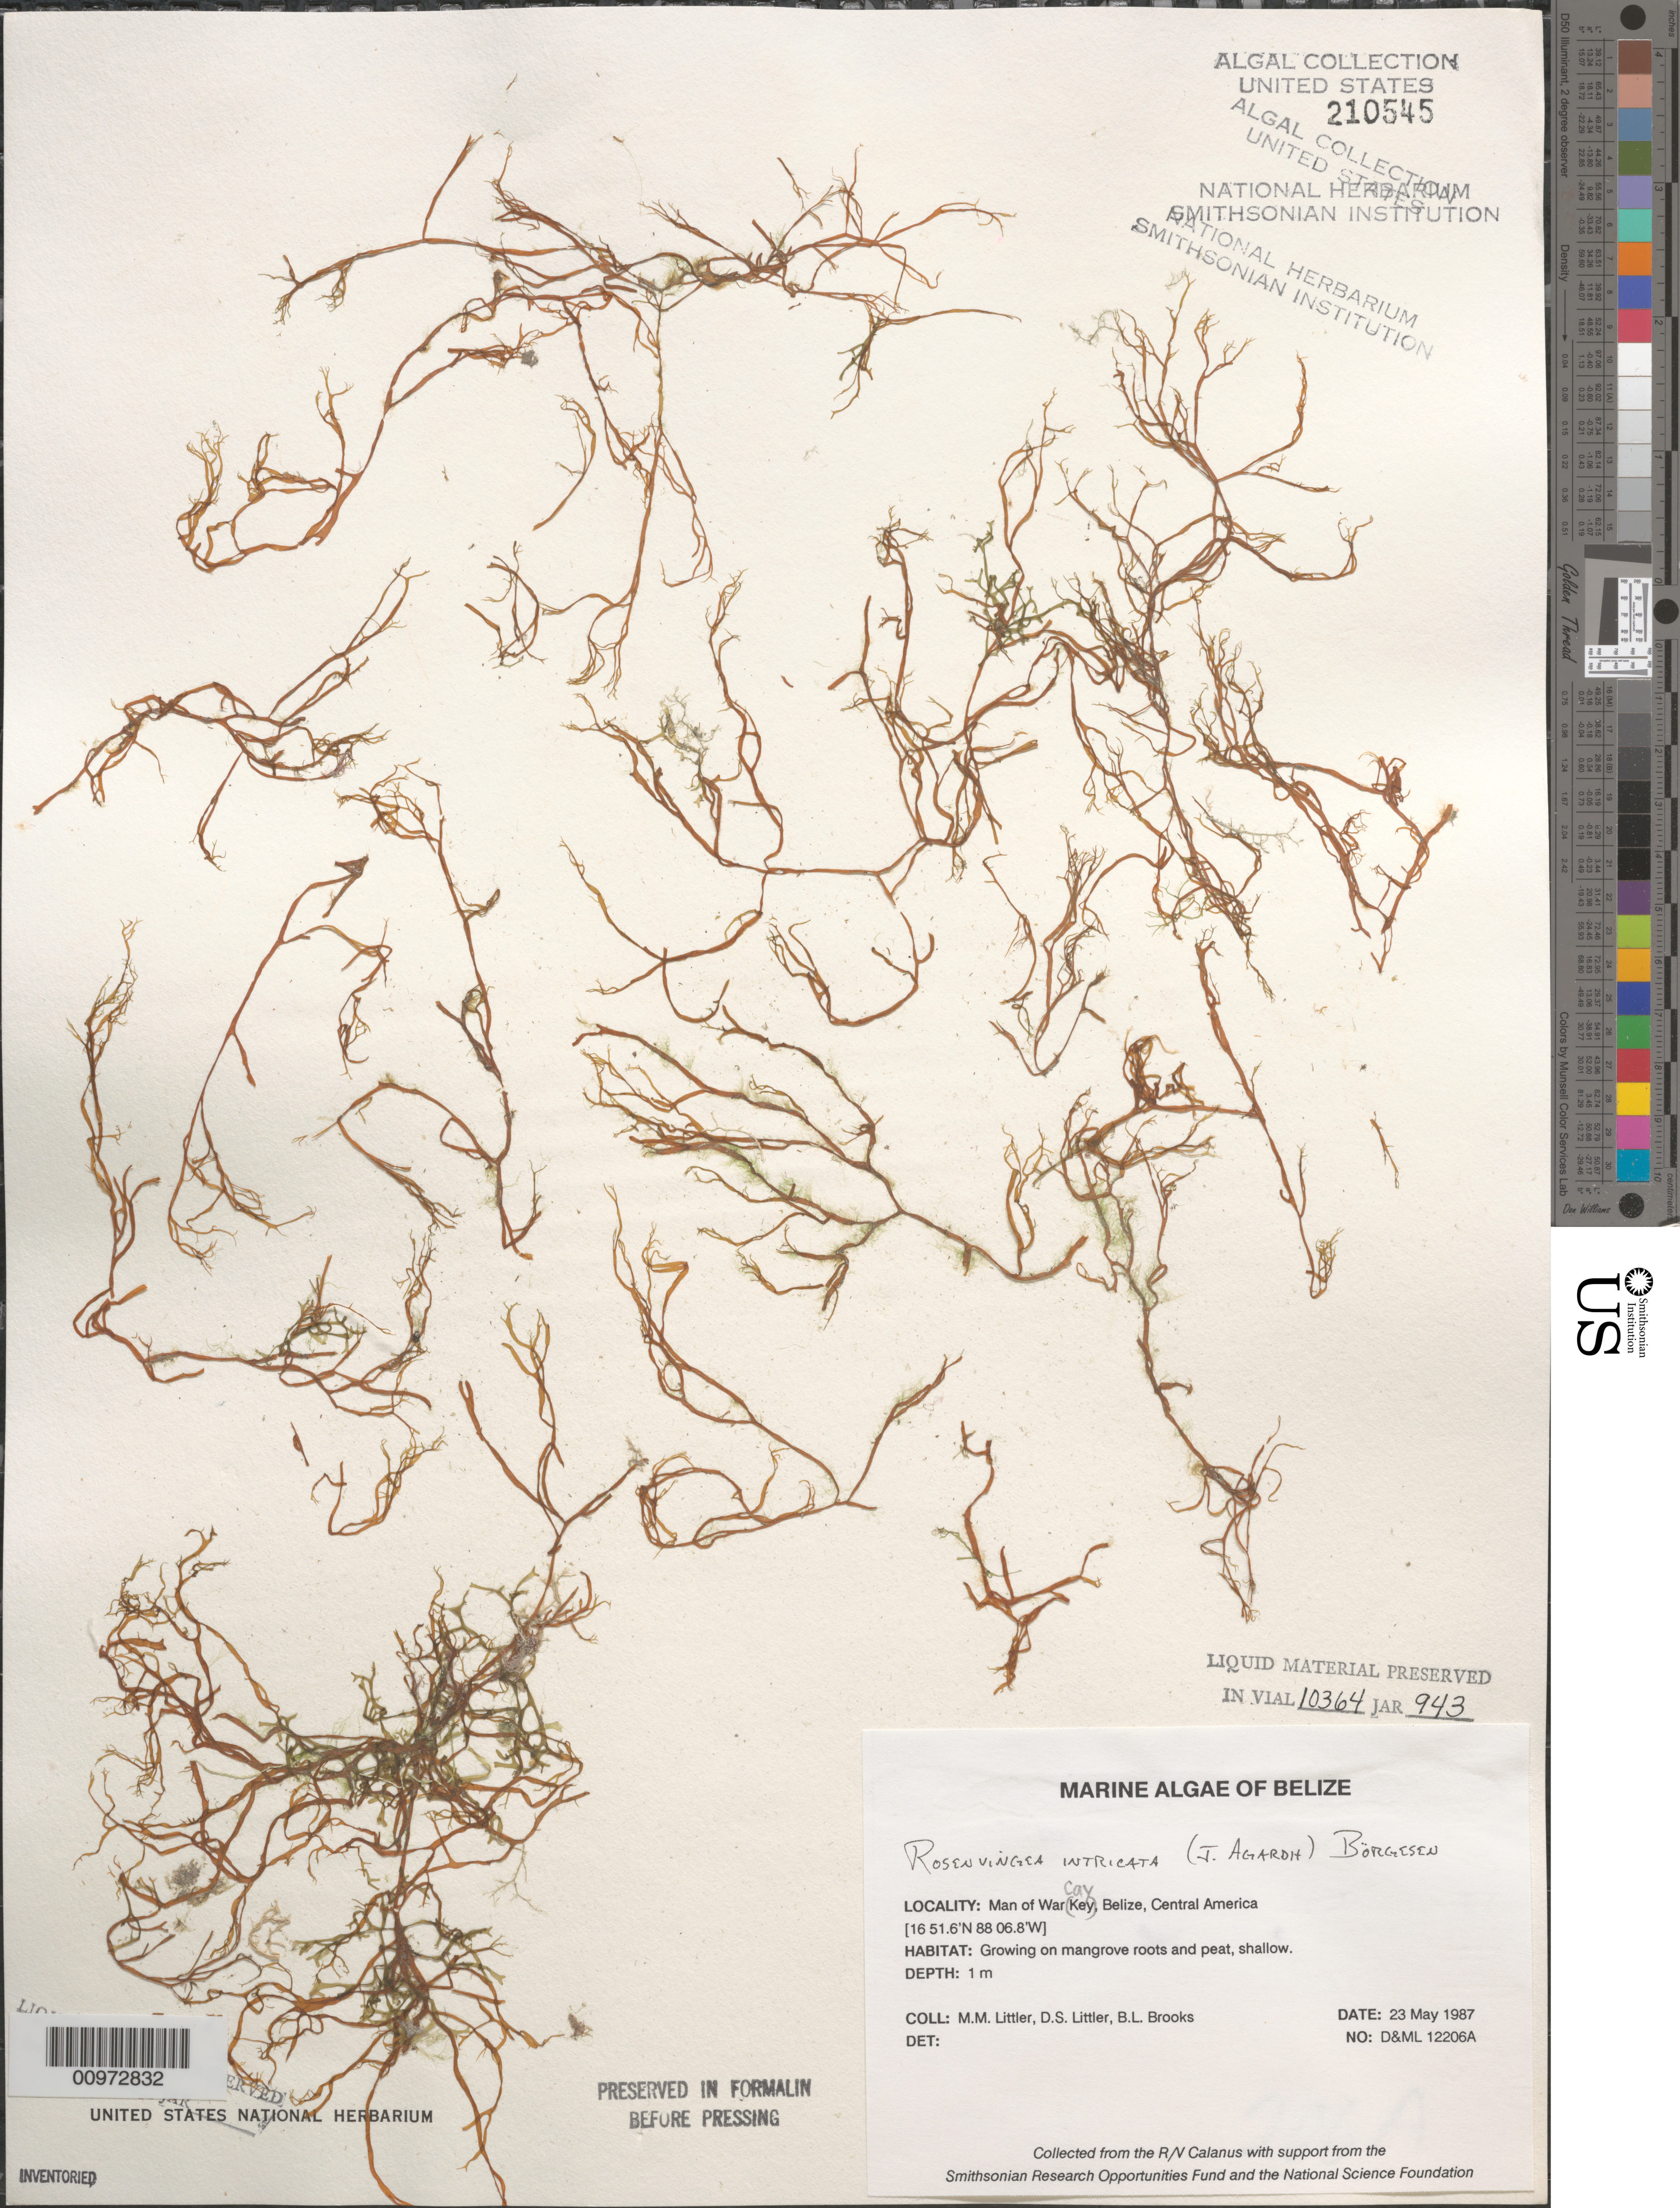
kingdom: Chromista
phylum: Ochrophyta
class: Phaeophyceae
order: Scytosiphonales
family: Scytosiphonaceae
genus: Rosenvingea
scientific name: Rosenvingea endiviifolia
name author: (Martius) M.J. Wynne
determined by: Algae name updating Project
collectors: M. M. Littler, D. S. Littler & B. Brooks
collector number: D&ML 12206A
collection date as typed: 23 May 1987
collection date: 1987-05-23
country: Belize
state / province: Stann Creek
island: Man of War Cay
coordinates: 16 51.6'N, 88 06.8'W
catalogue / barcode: US 210545